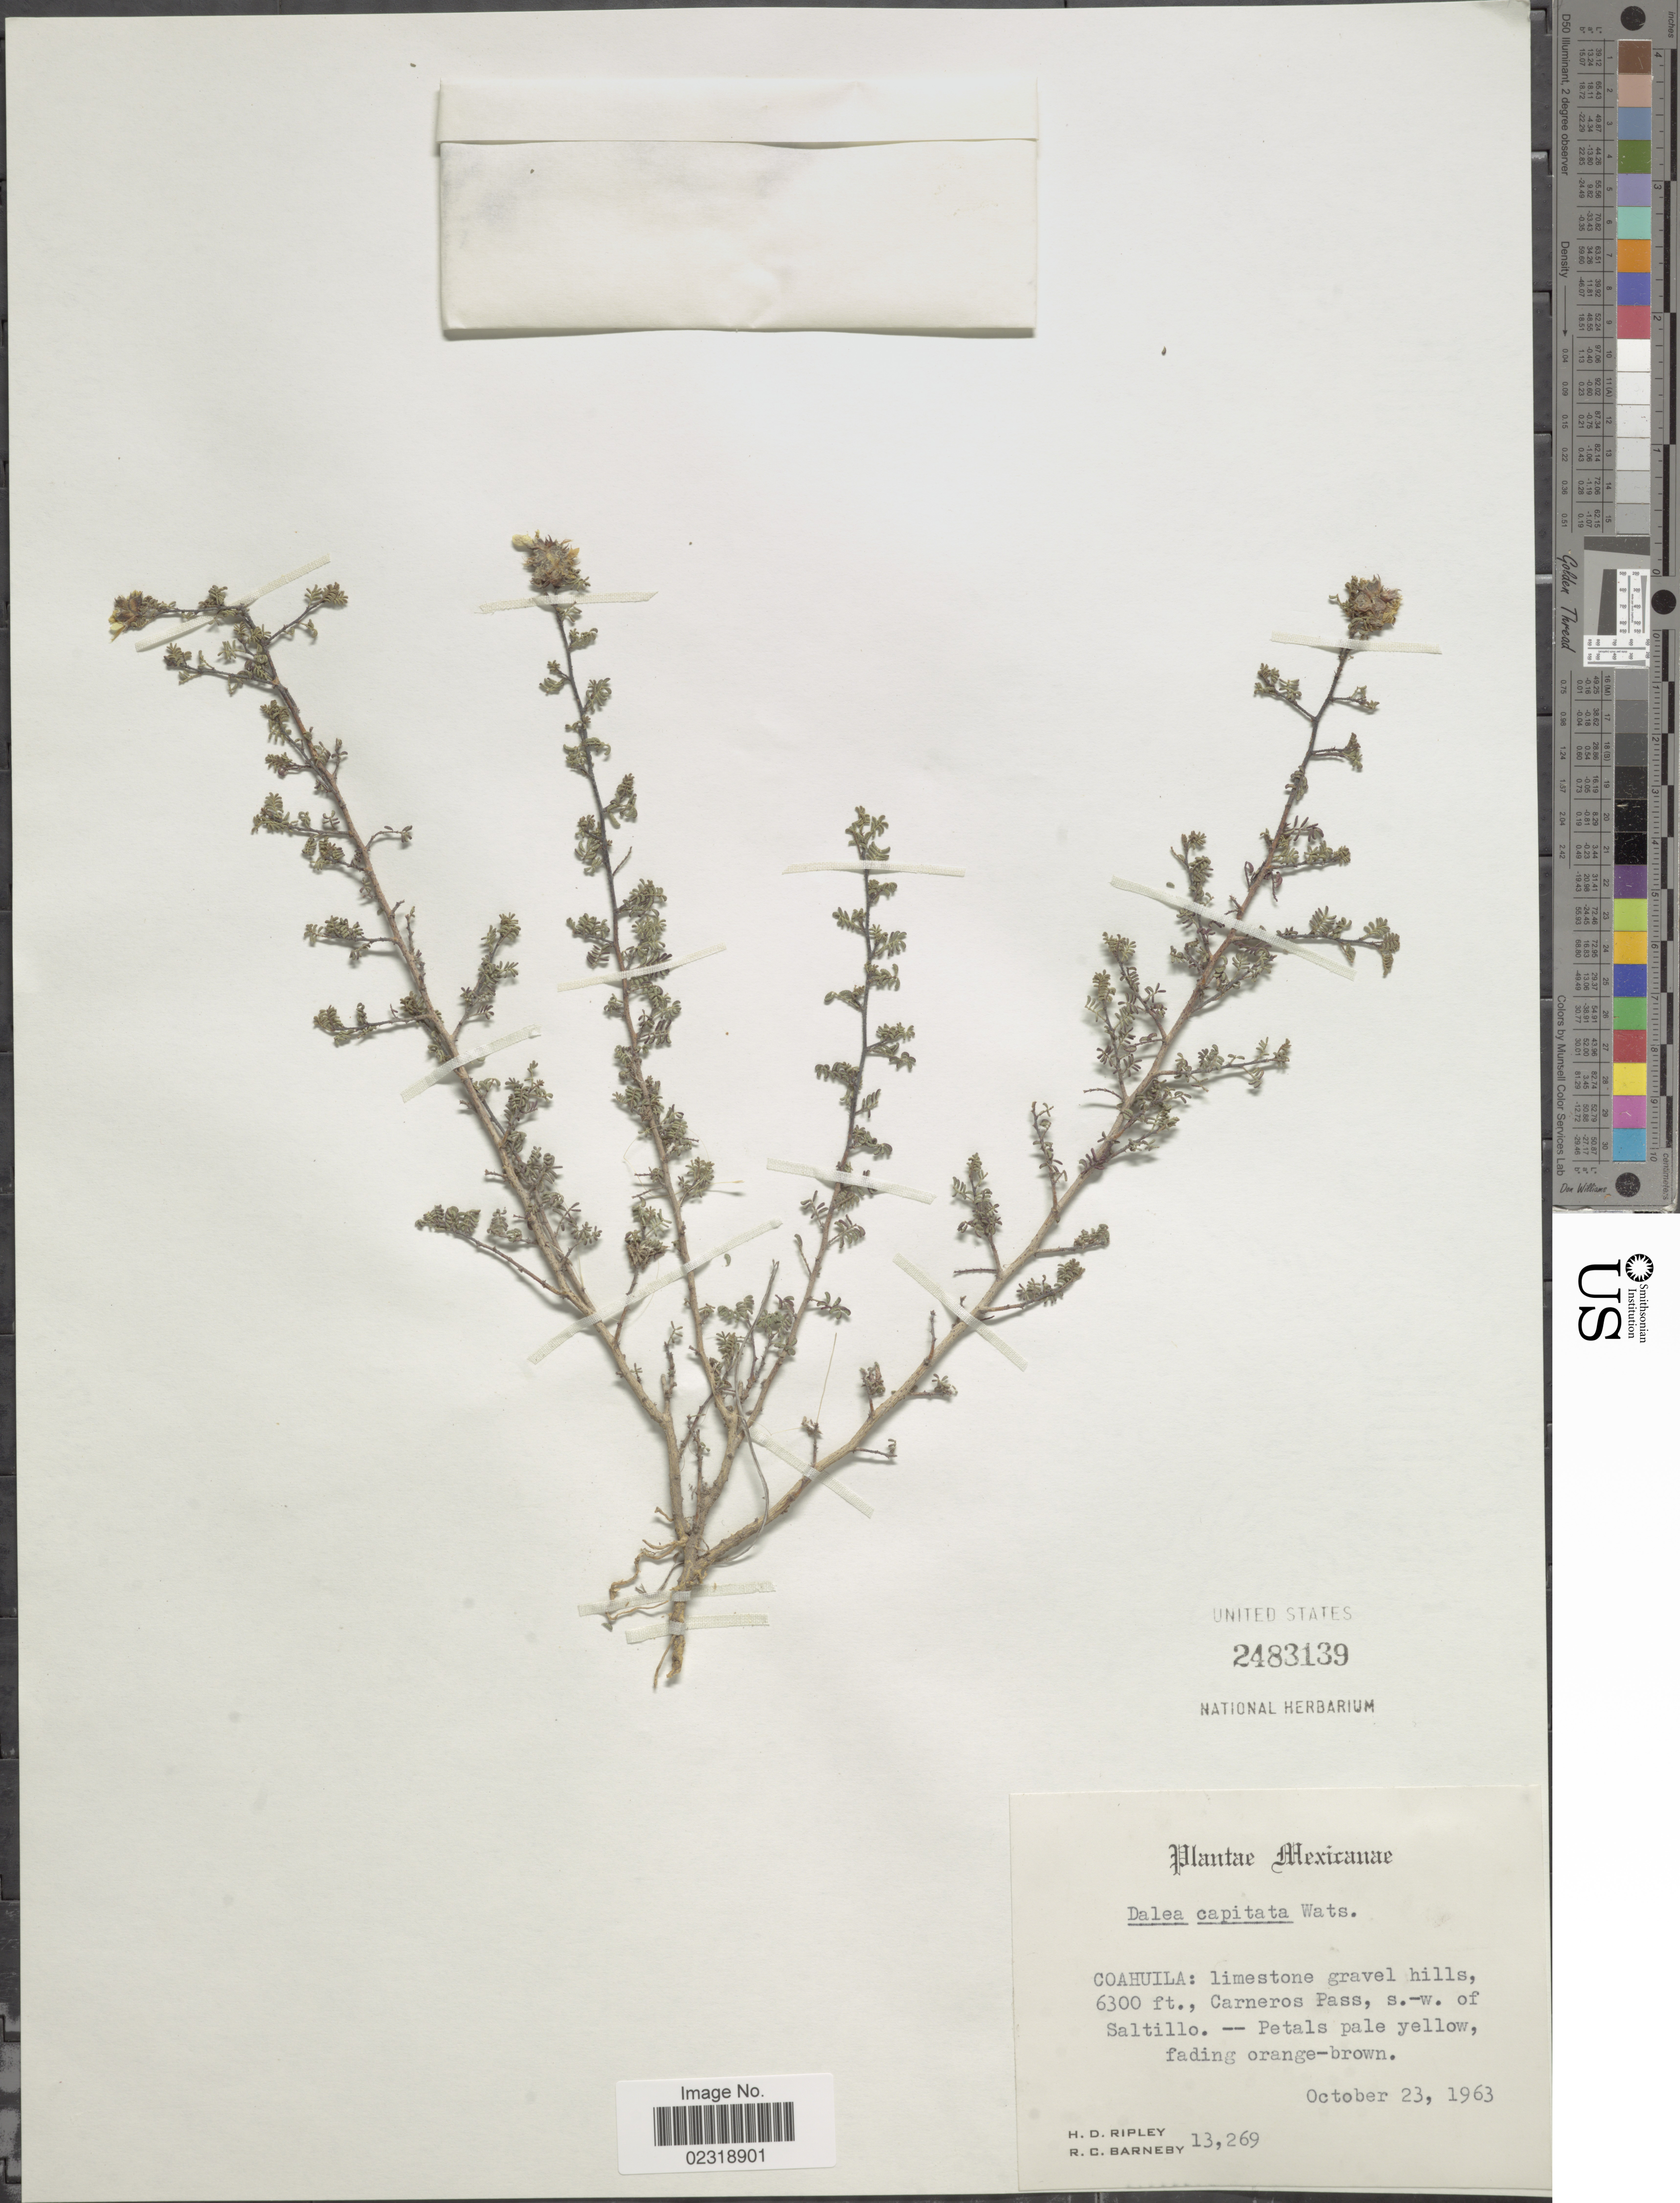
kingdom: Plantae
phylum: Tracheophyta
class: Magnoliopsida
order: Fabales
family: Fabaceae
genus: Dalea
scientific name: Dalea capitata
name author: S. Watson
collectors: H. Ripley & R. C. Barneby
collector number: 13269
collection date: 1963-10-23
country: Mexico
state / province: Coahuila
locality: Limestone gravel hills, Carneros Pass, s.-w. of Saltillo.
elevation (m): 1920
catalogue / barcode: US 2483139